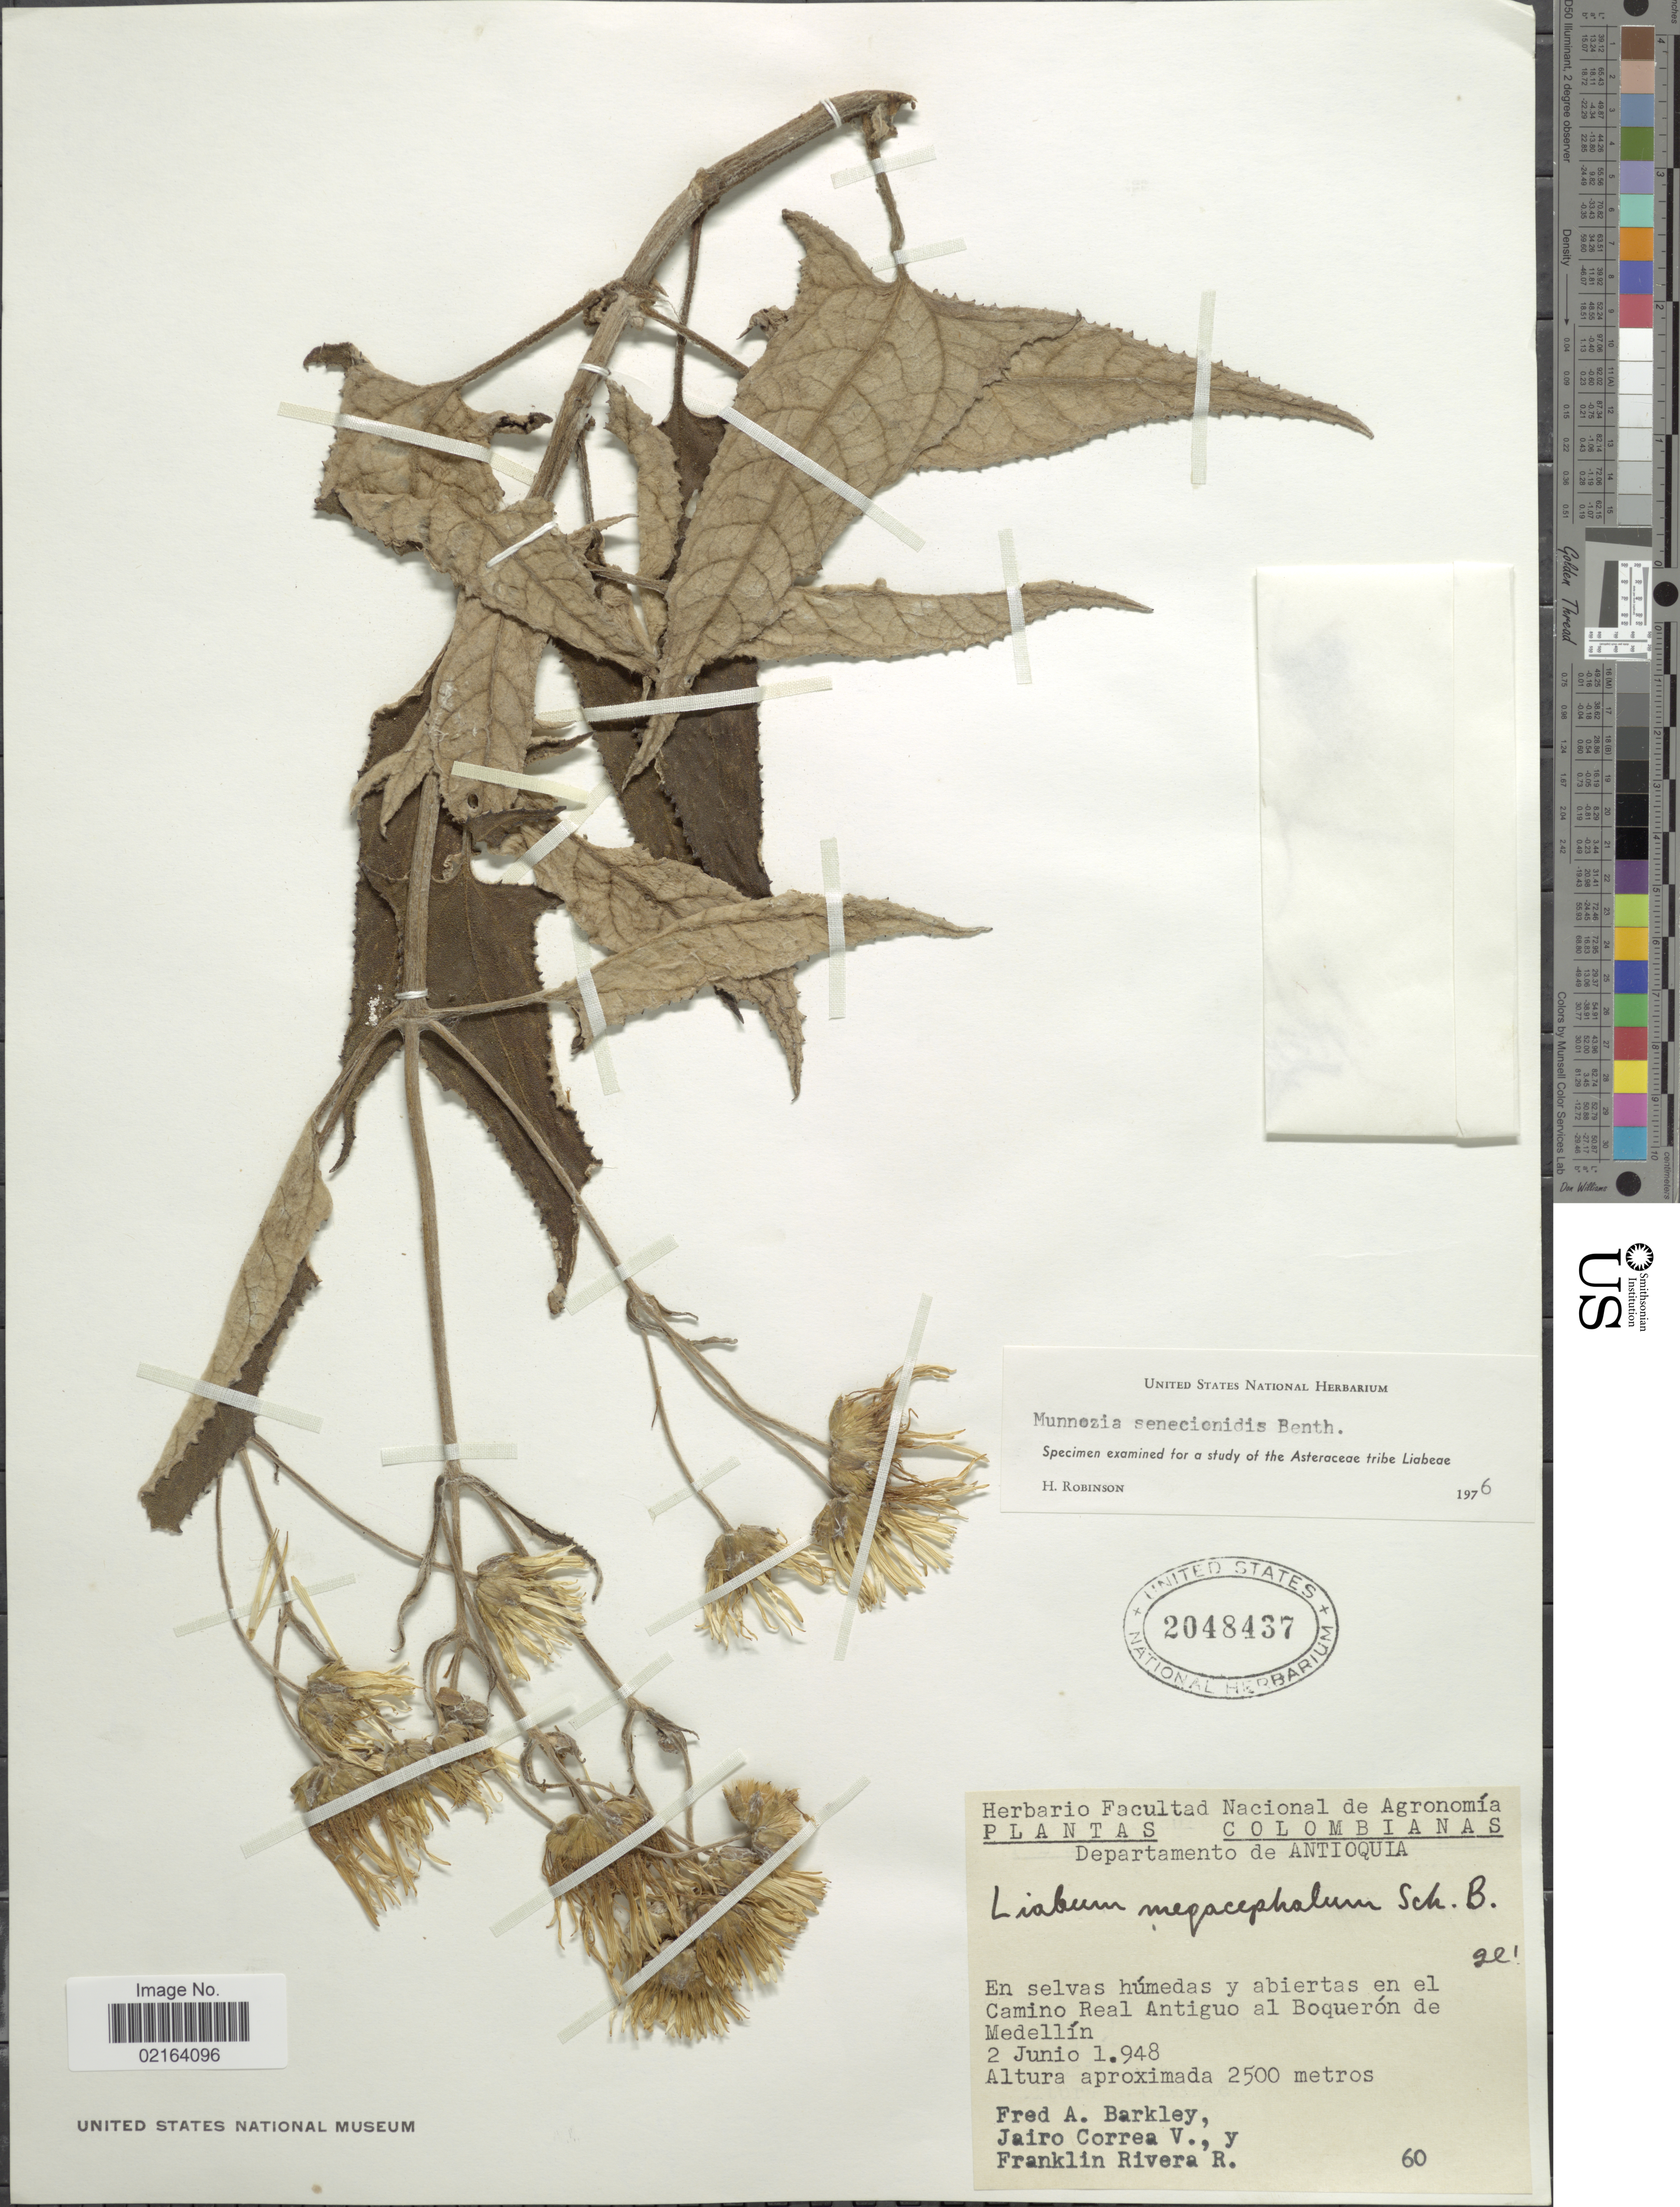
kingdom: Plantae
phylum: Tracheophyta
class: Magnoliopsida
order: Asterales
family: Asteraceae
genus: Munnozia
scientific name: Munnozia senecionidis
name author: Benth.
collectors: F. A. Barkley, J. Correa & F. Rivera R.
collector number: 60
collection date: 1948-06-02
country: Colombia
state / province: Antioquia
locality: Departamento de Antioquia, En selvas humedas y abiertas en el Camino Real Antigua al Boqueron de Medellin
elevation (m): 2500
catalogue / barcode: US 2048437